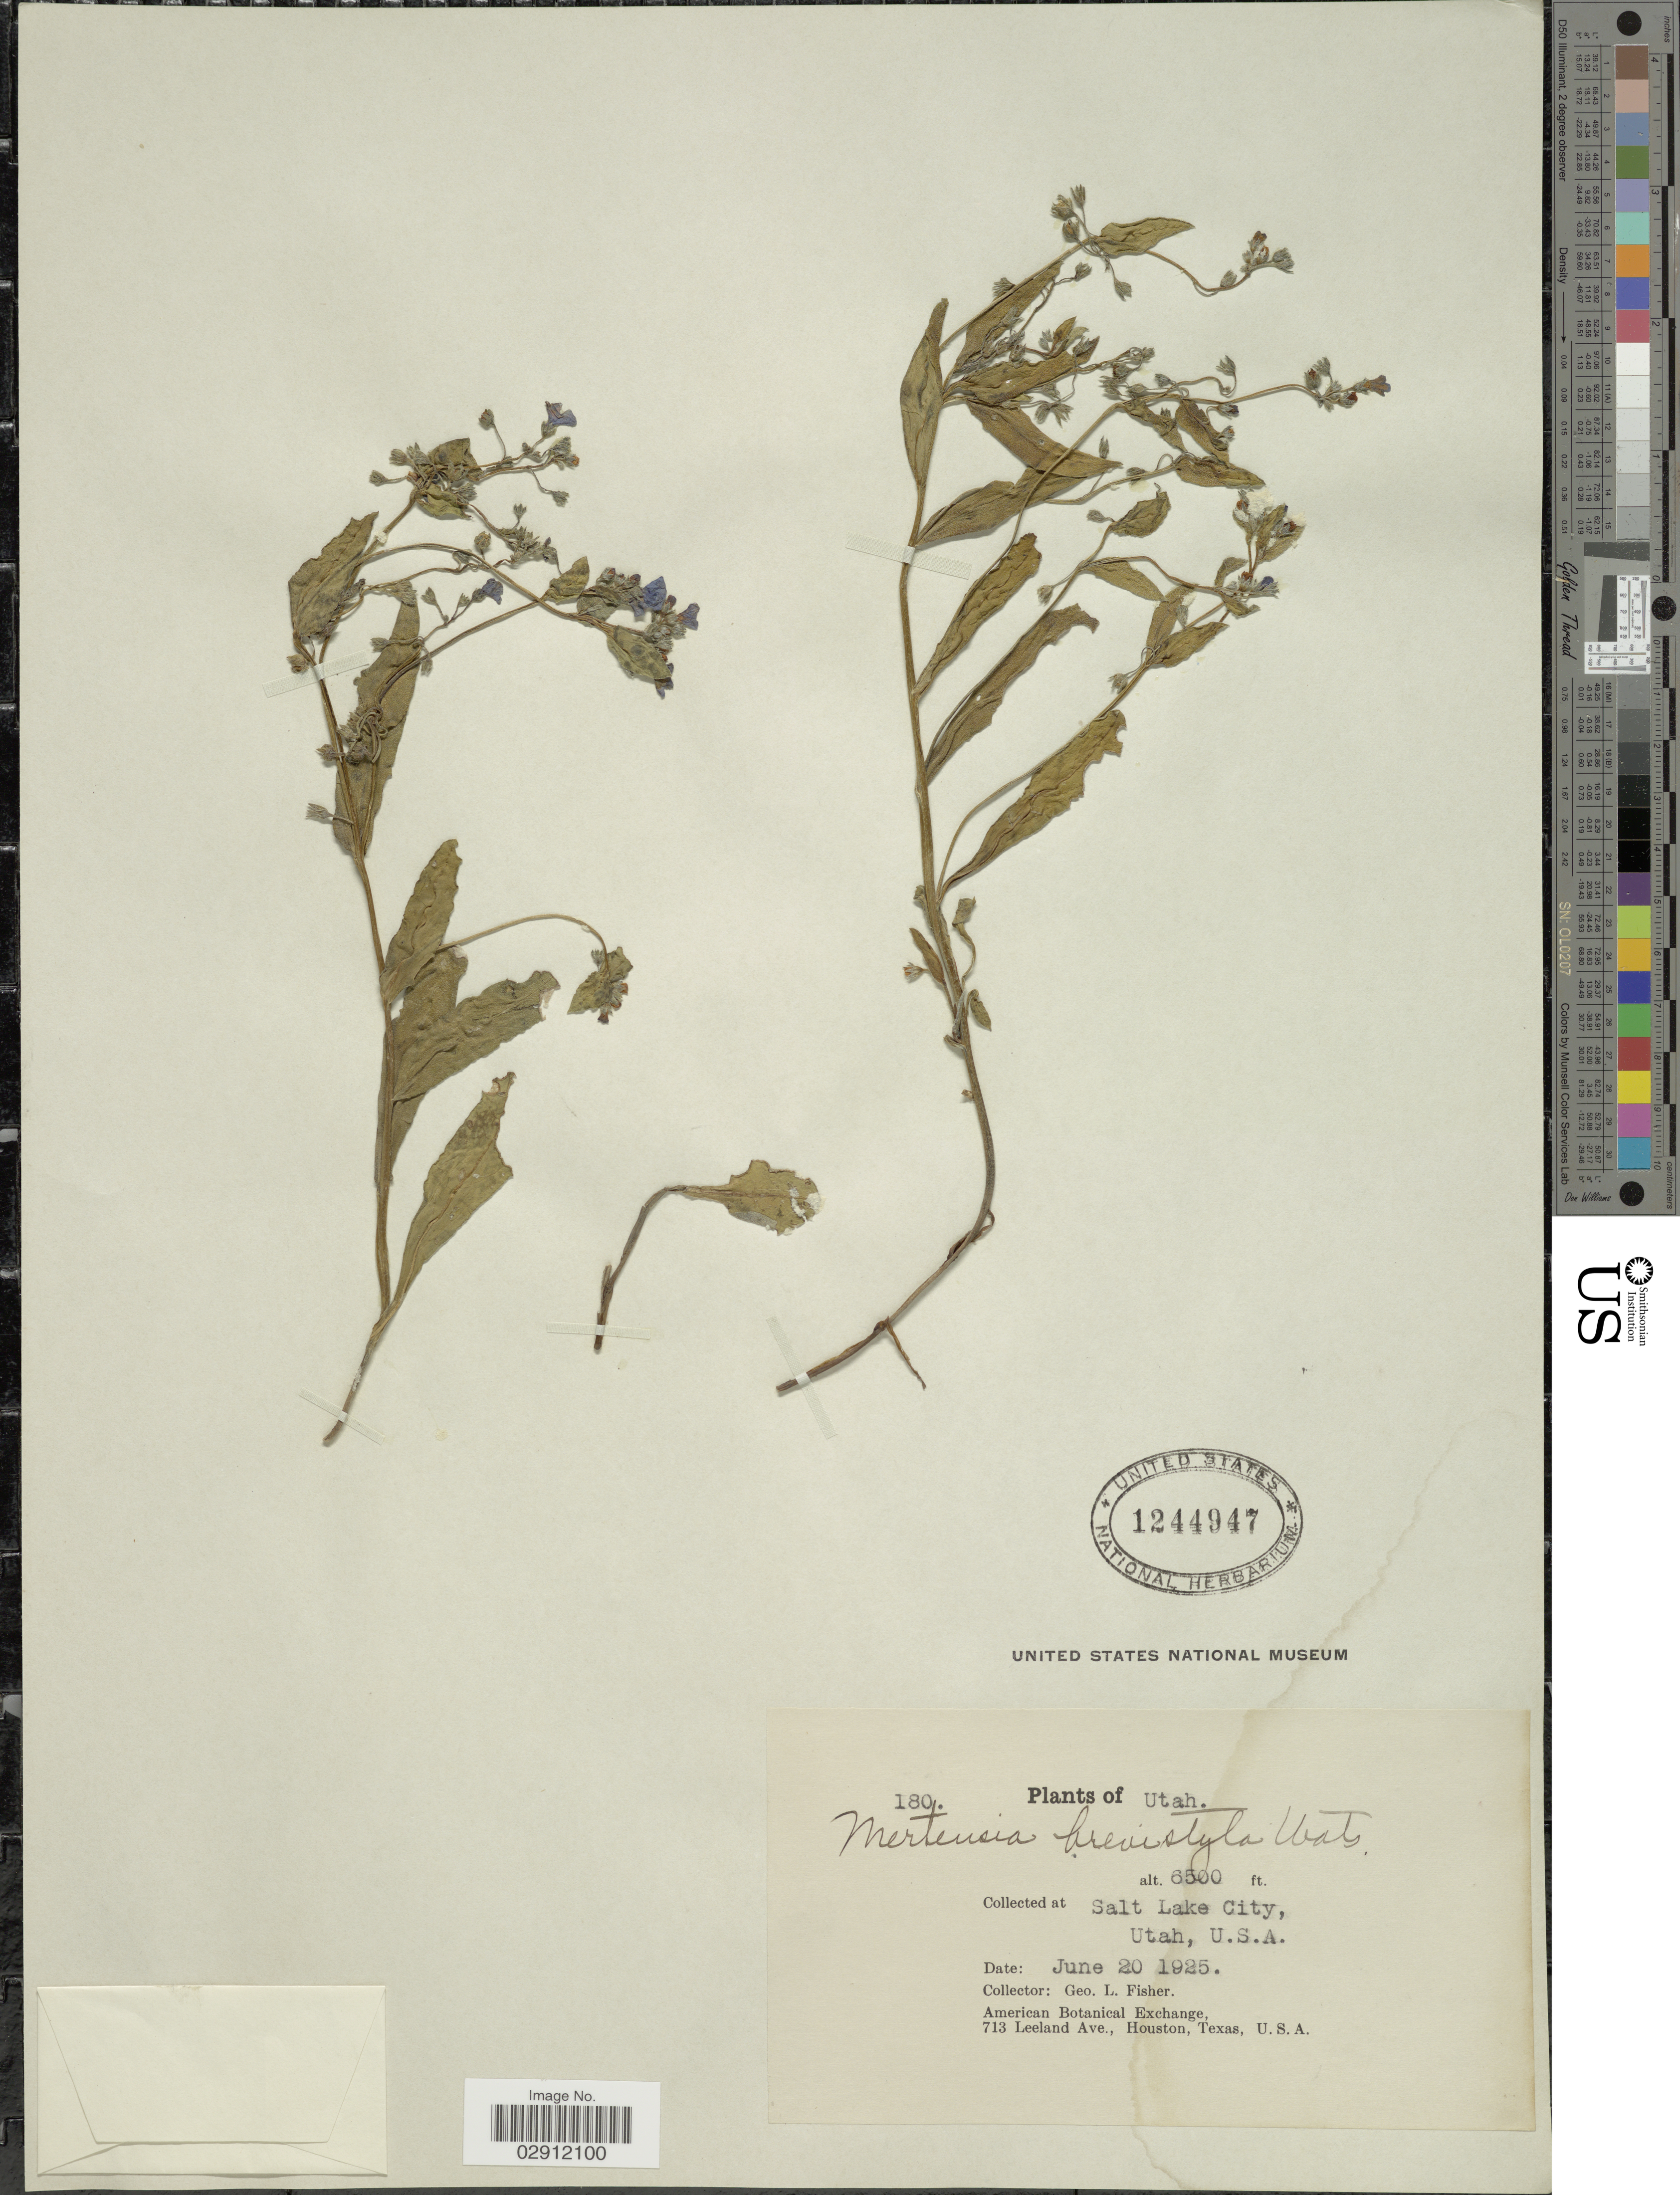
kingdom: Plantae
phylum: Tracheophyta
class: Magnoliopsida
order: Boraginales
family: Boraginaceae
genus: Mertensia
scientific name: Mertensia brevistyla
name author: S. Watson in C. King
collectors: G. L. Fisher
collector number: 180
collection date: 1925-06-20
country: United States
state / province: Utah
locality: Salt Lake City, U.S.A.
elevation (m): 1981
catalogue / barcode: US 1244947